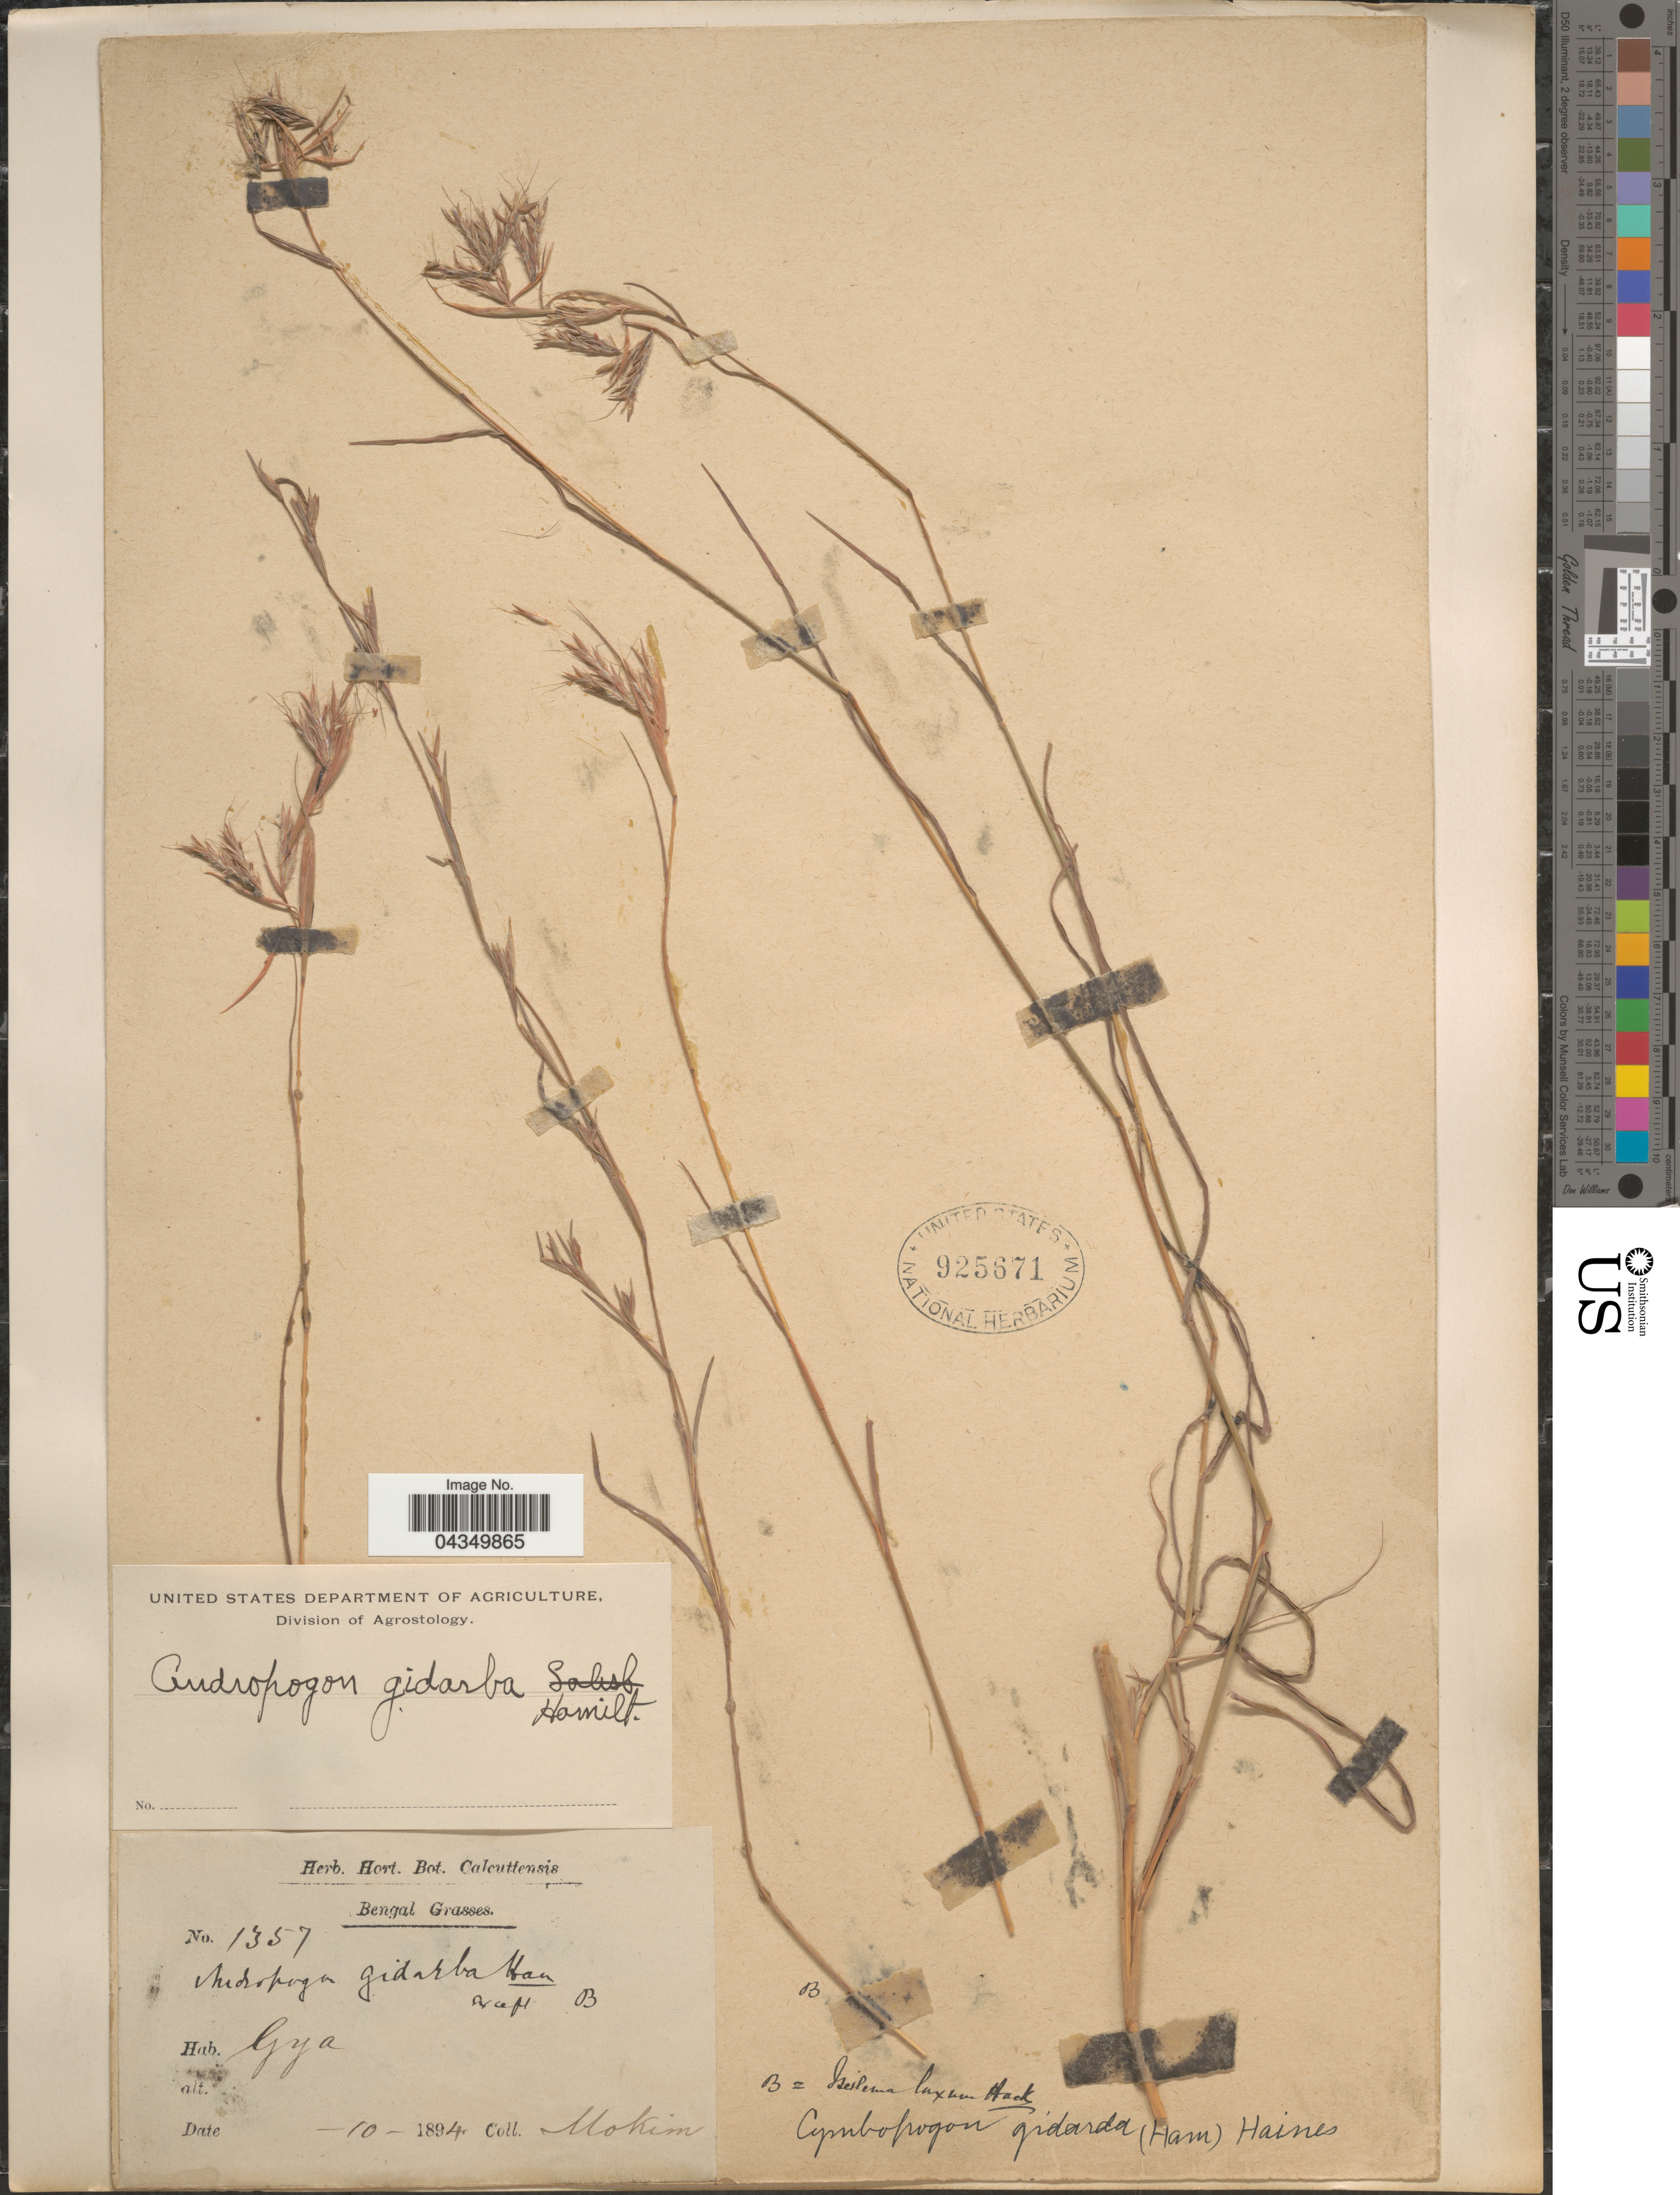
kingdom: Plantae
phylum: Tracheophyta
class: Liliopsida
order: Poales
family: Poaceae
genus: Cymbopogon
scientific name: Cymbopogon gidarba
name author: (Buch.-Ham. ex Steud.) B.S. Sun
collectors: -. Mokim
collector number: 1357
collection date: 1894-10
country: India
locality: Bengal. Gya.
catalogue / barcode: US 925671